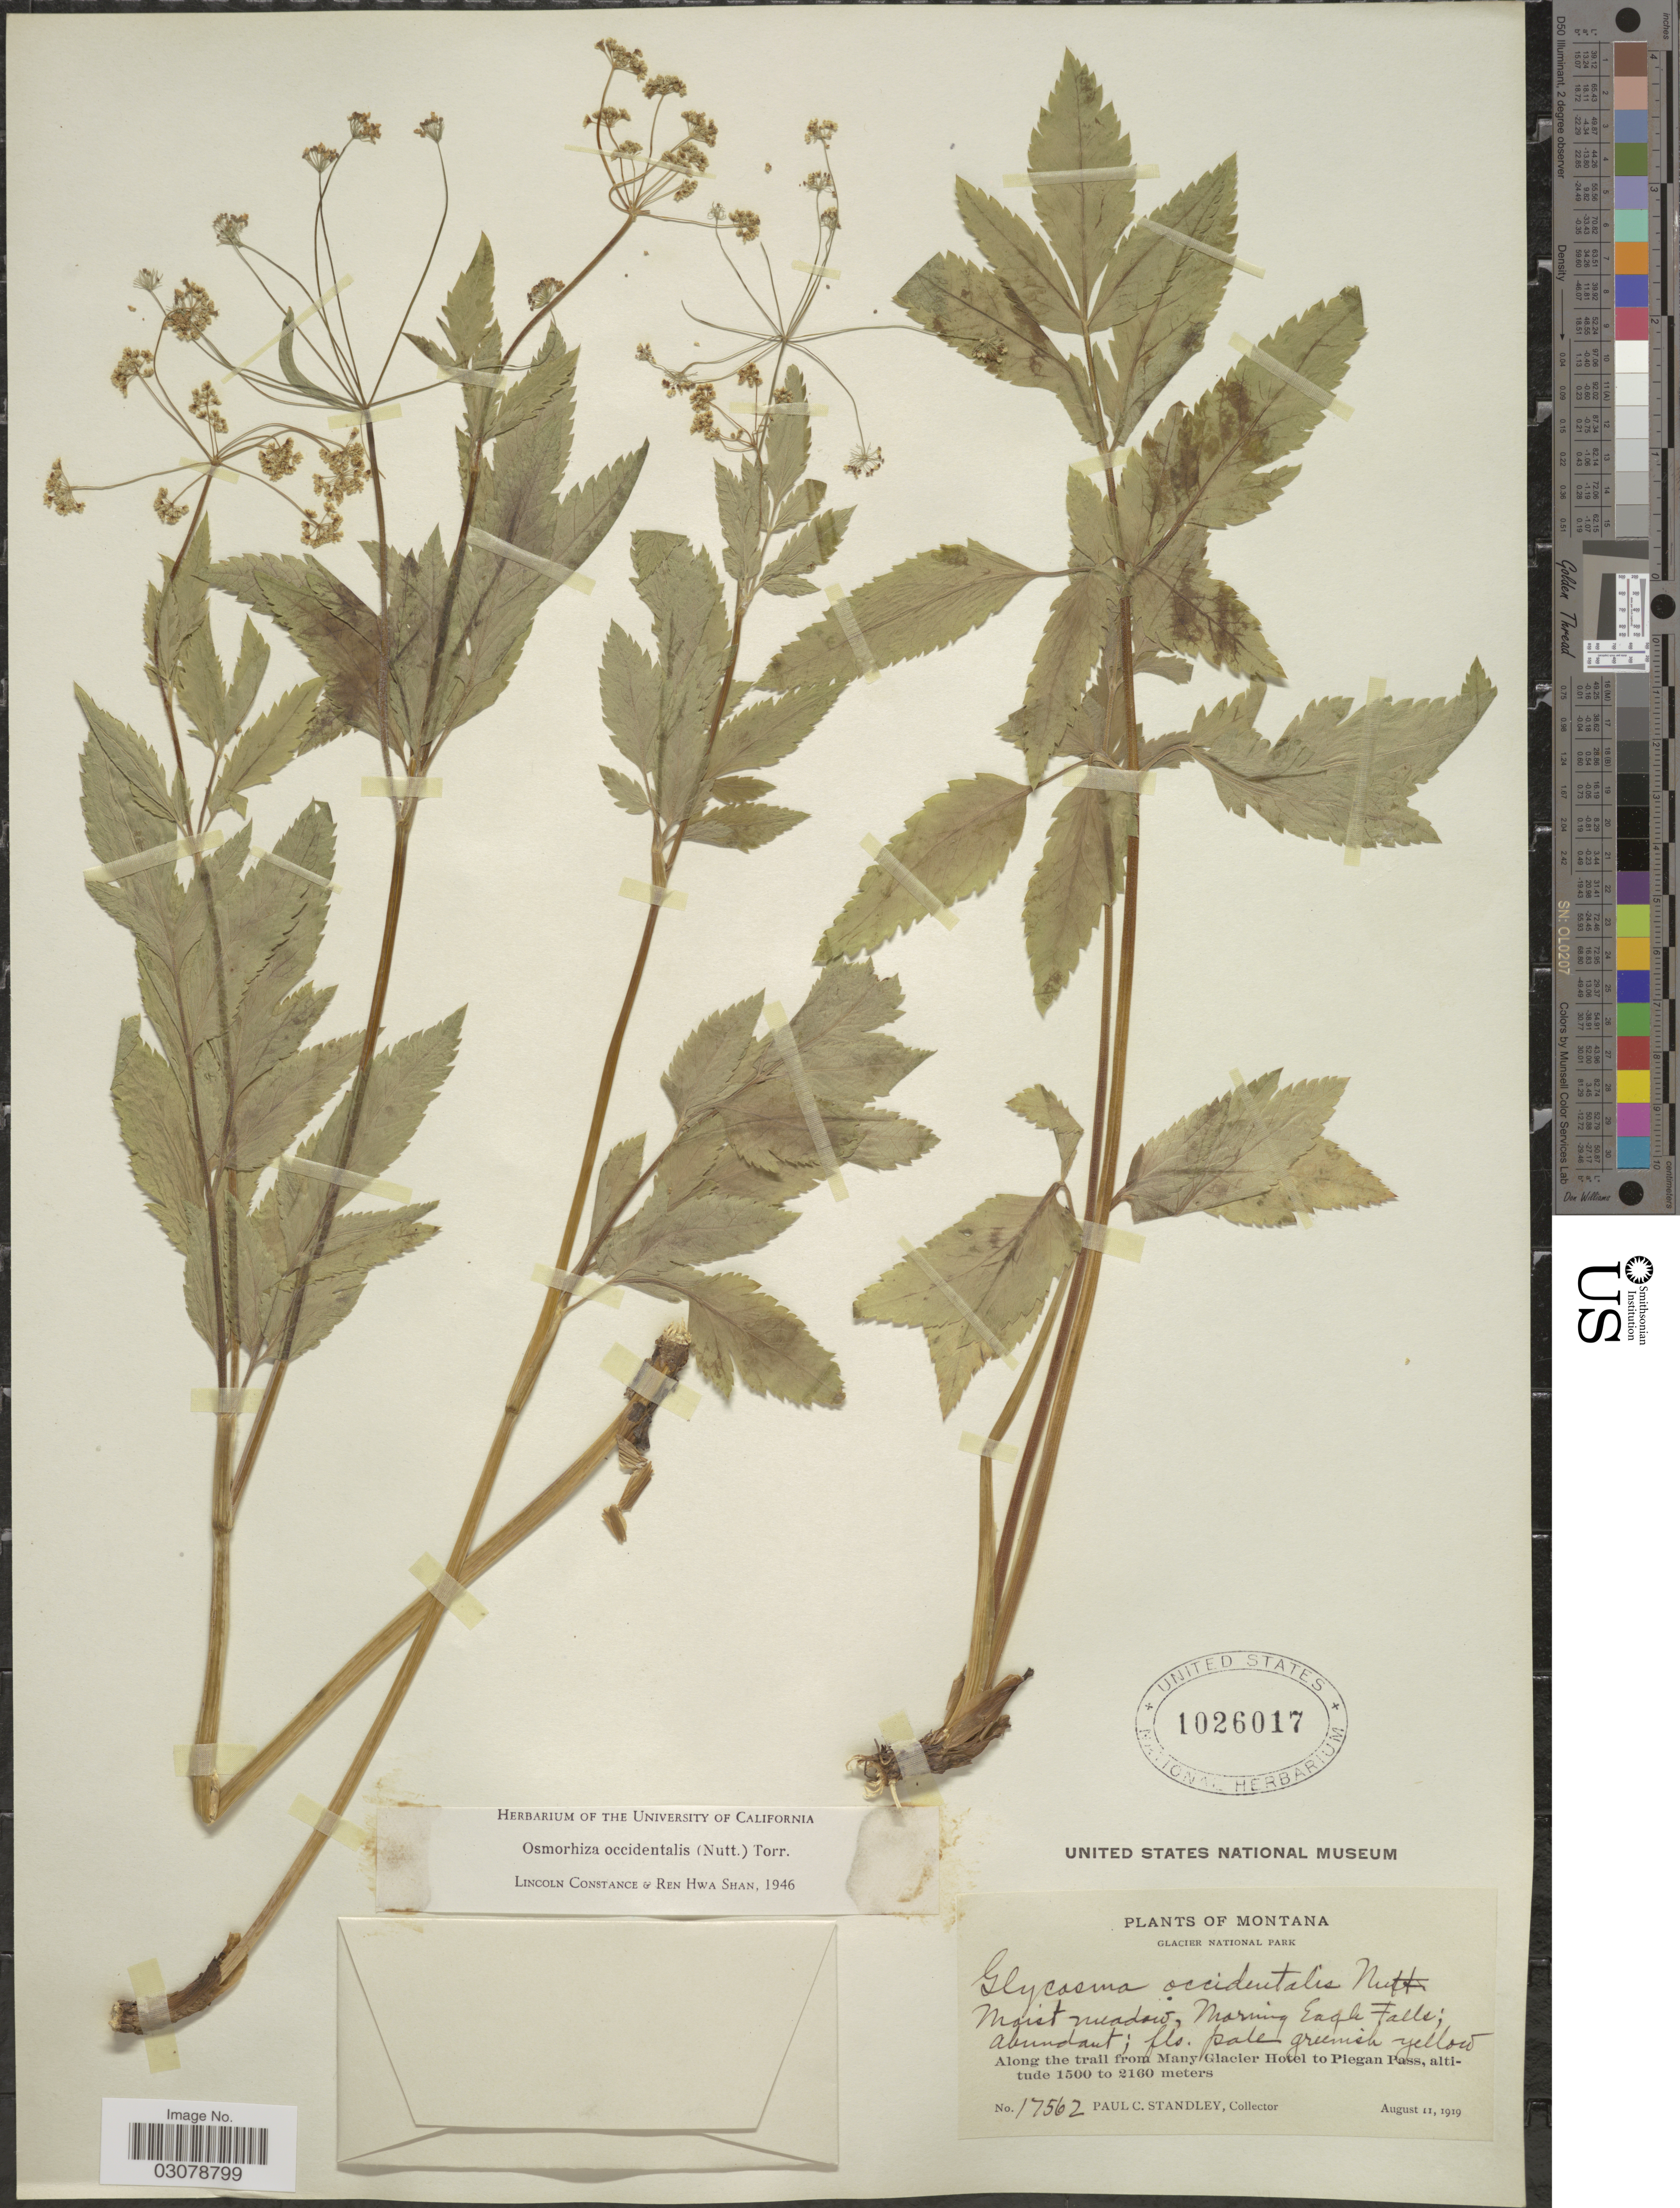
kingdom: Plantae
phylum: Tracheophyta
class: Magnoliopsida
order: Apiales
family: Apiaceae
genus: Osmorhiza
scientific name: Osmorhiza occidentalis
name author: (Nutt.) Torr.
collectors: P. C. Standley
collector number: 17562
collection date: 1919-08-11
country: United States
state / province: Montana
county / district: Glacier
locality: Glacier National Park, Morning Eagle Falls, Along the trail from Many Glacier Hotel to Piegan Pass.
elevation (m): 1500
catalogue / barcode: US 1026017